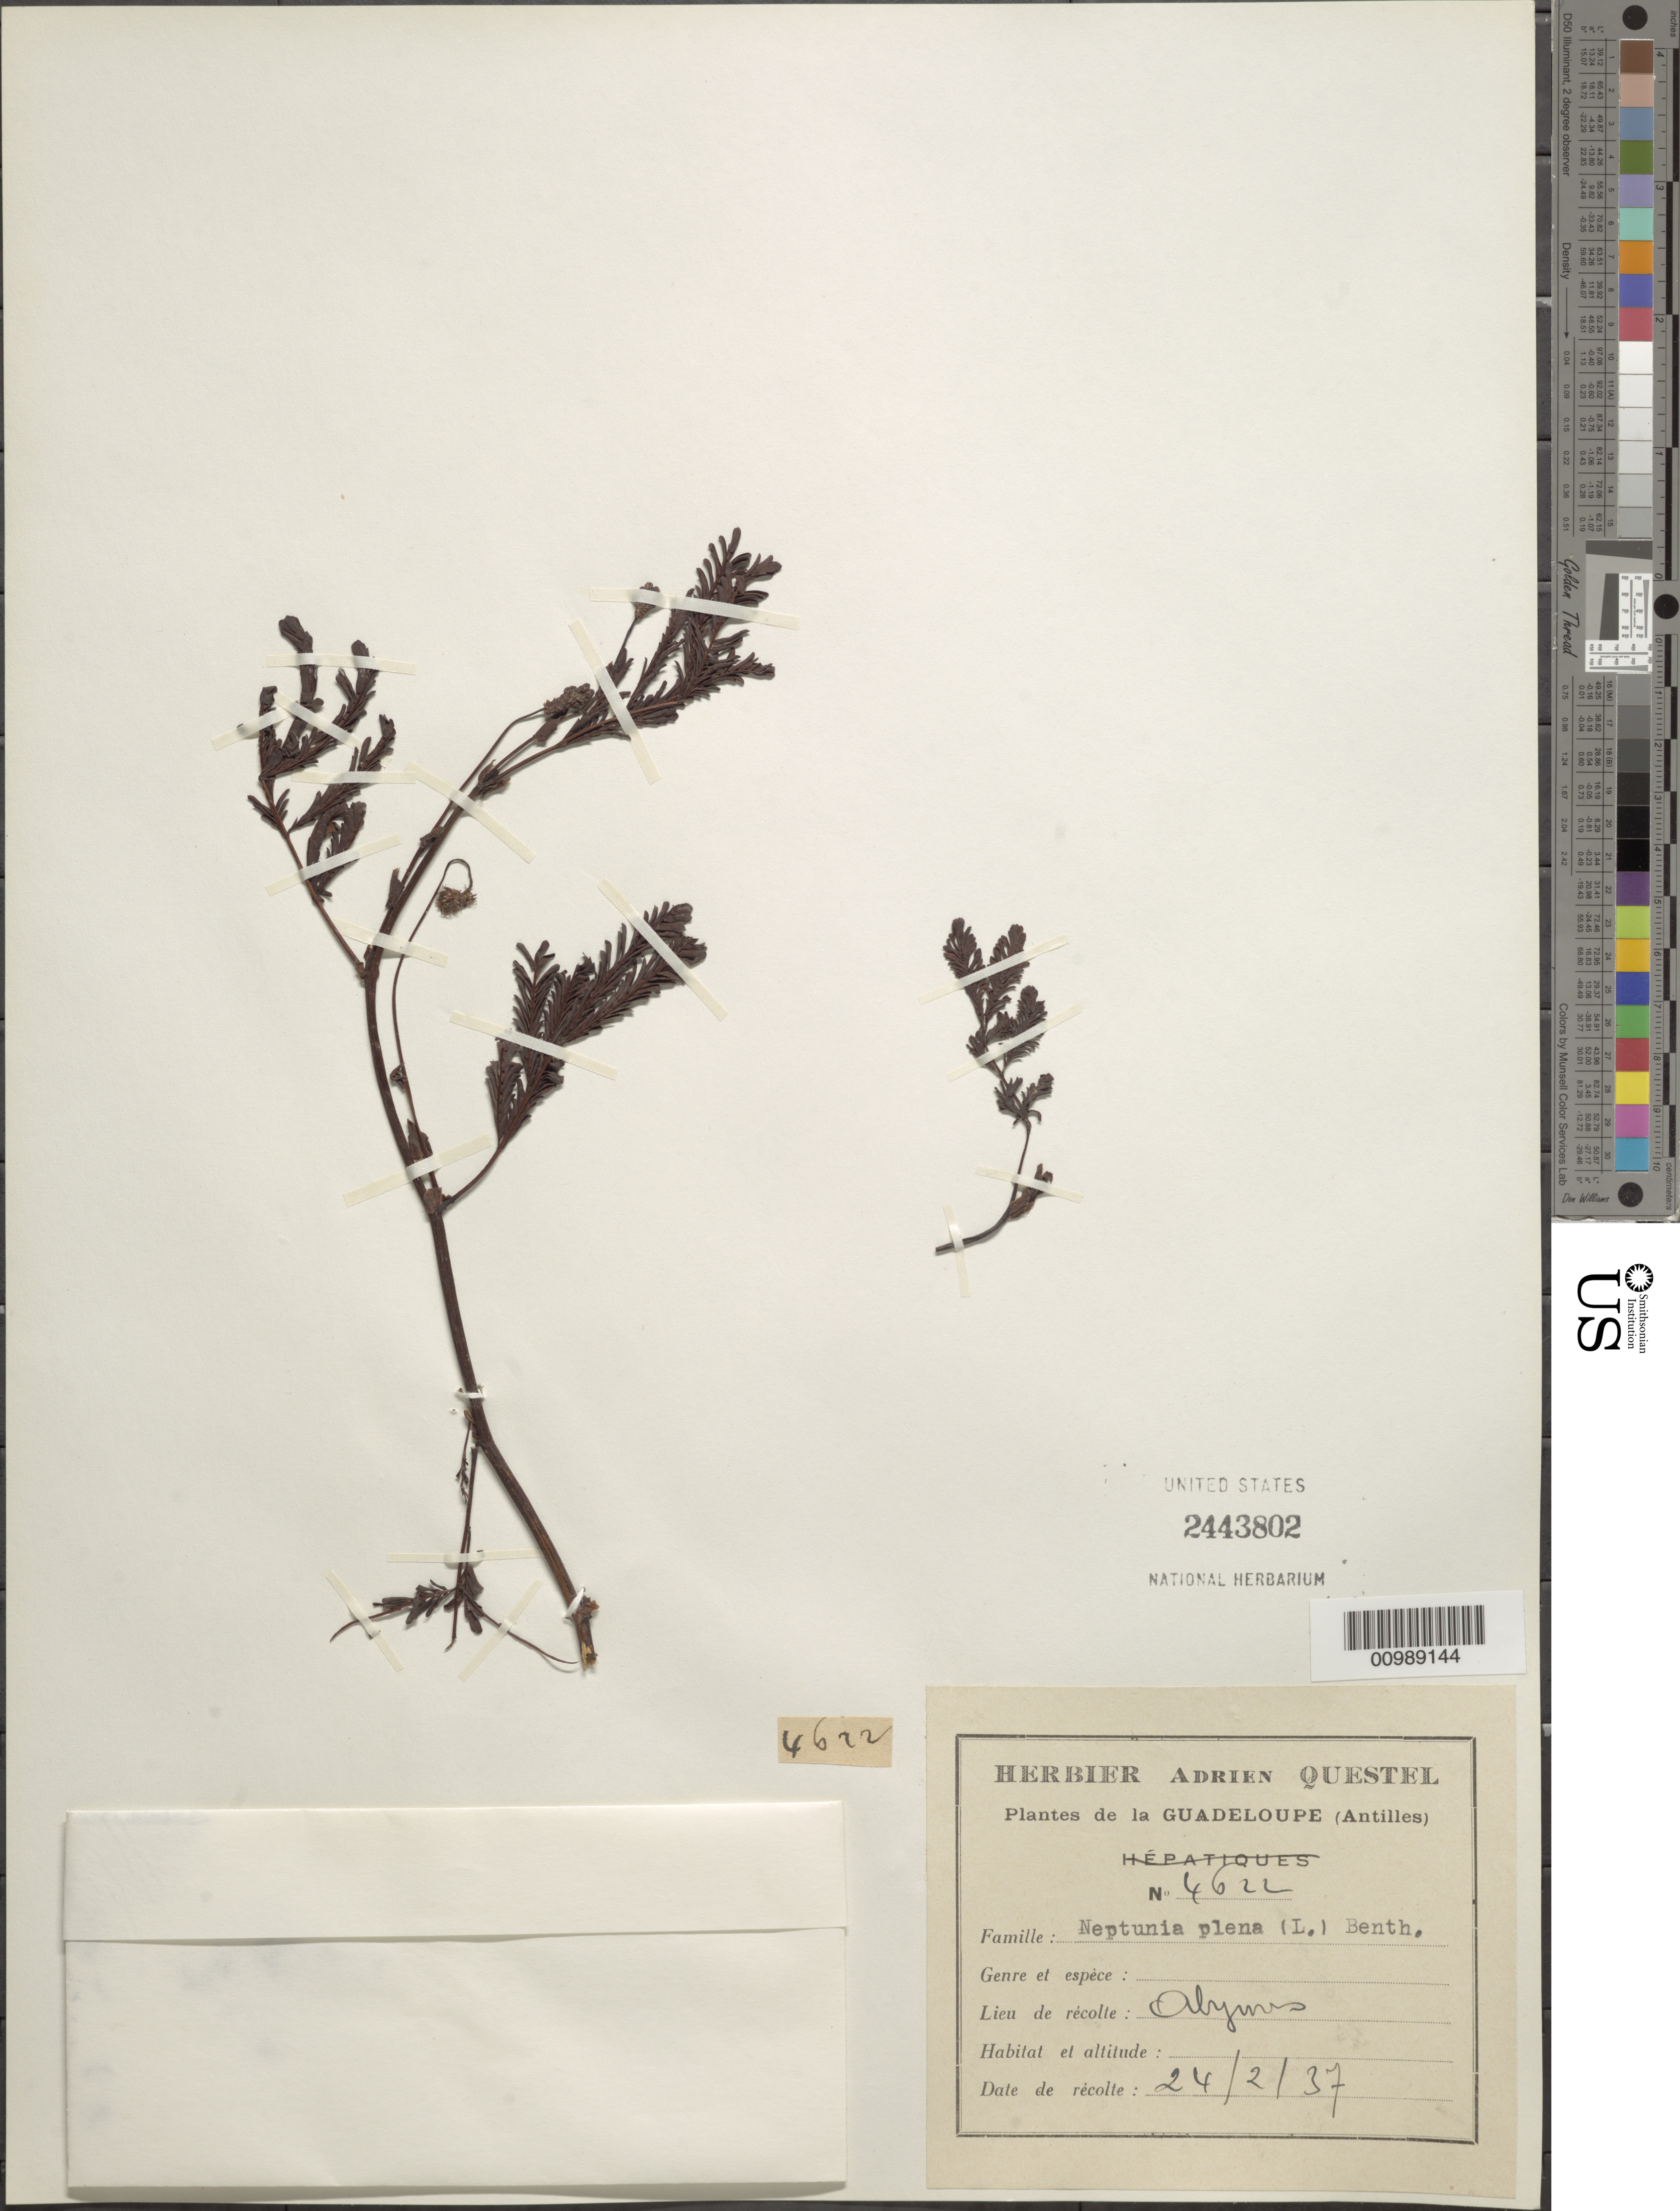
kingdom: Plantae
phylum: Tracheophyta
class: Magnoliopsida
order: Fabales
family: Fabaceae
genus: Neptunia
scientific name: Neptunia plena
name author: (L.) Benth.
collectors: A. Questel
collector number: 4622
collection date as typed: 24 Feb 1937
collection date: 1937-02-24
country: Guadeloupe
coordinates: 0 N, 0 E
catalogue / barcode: US 2443802